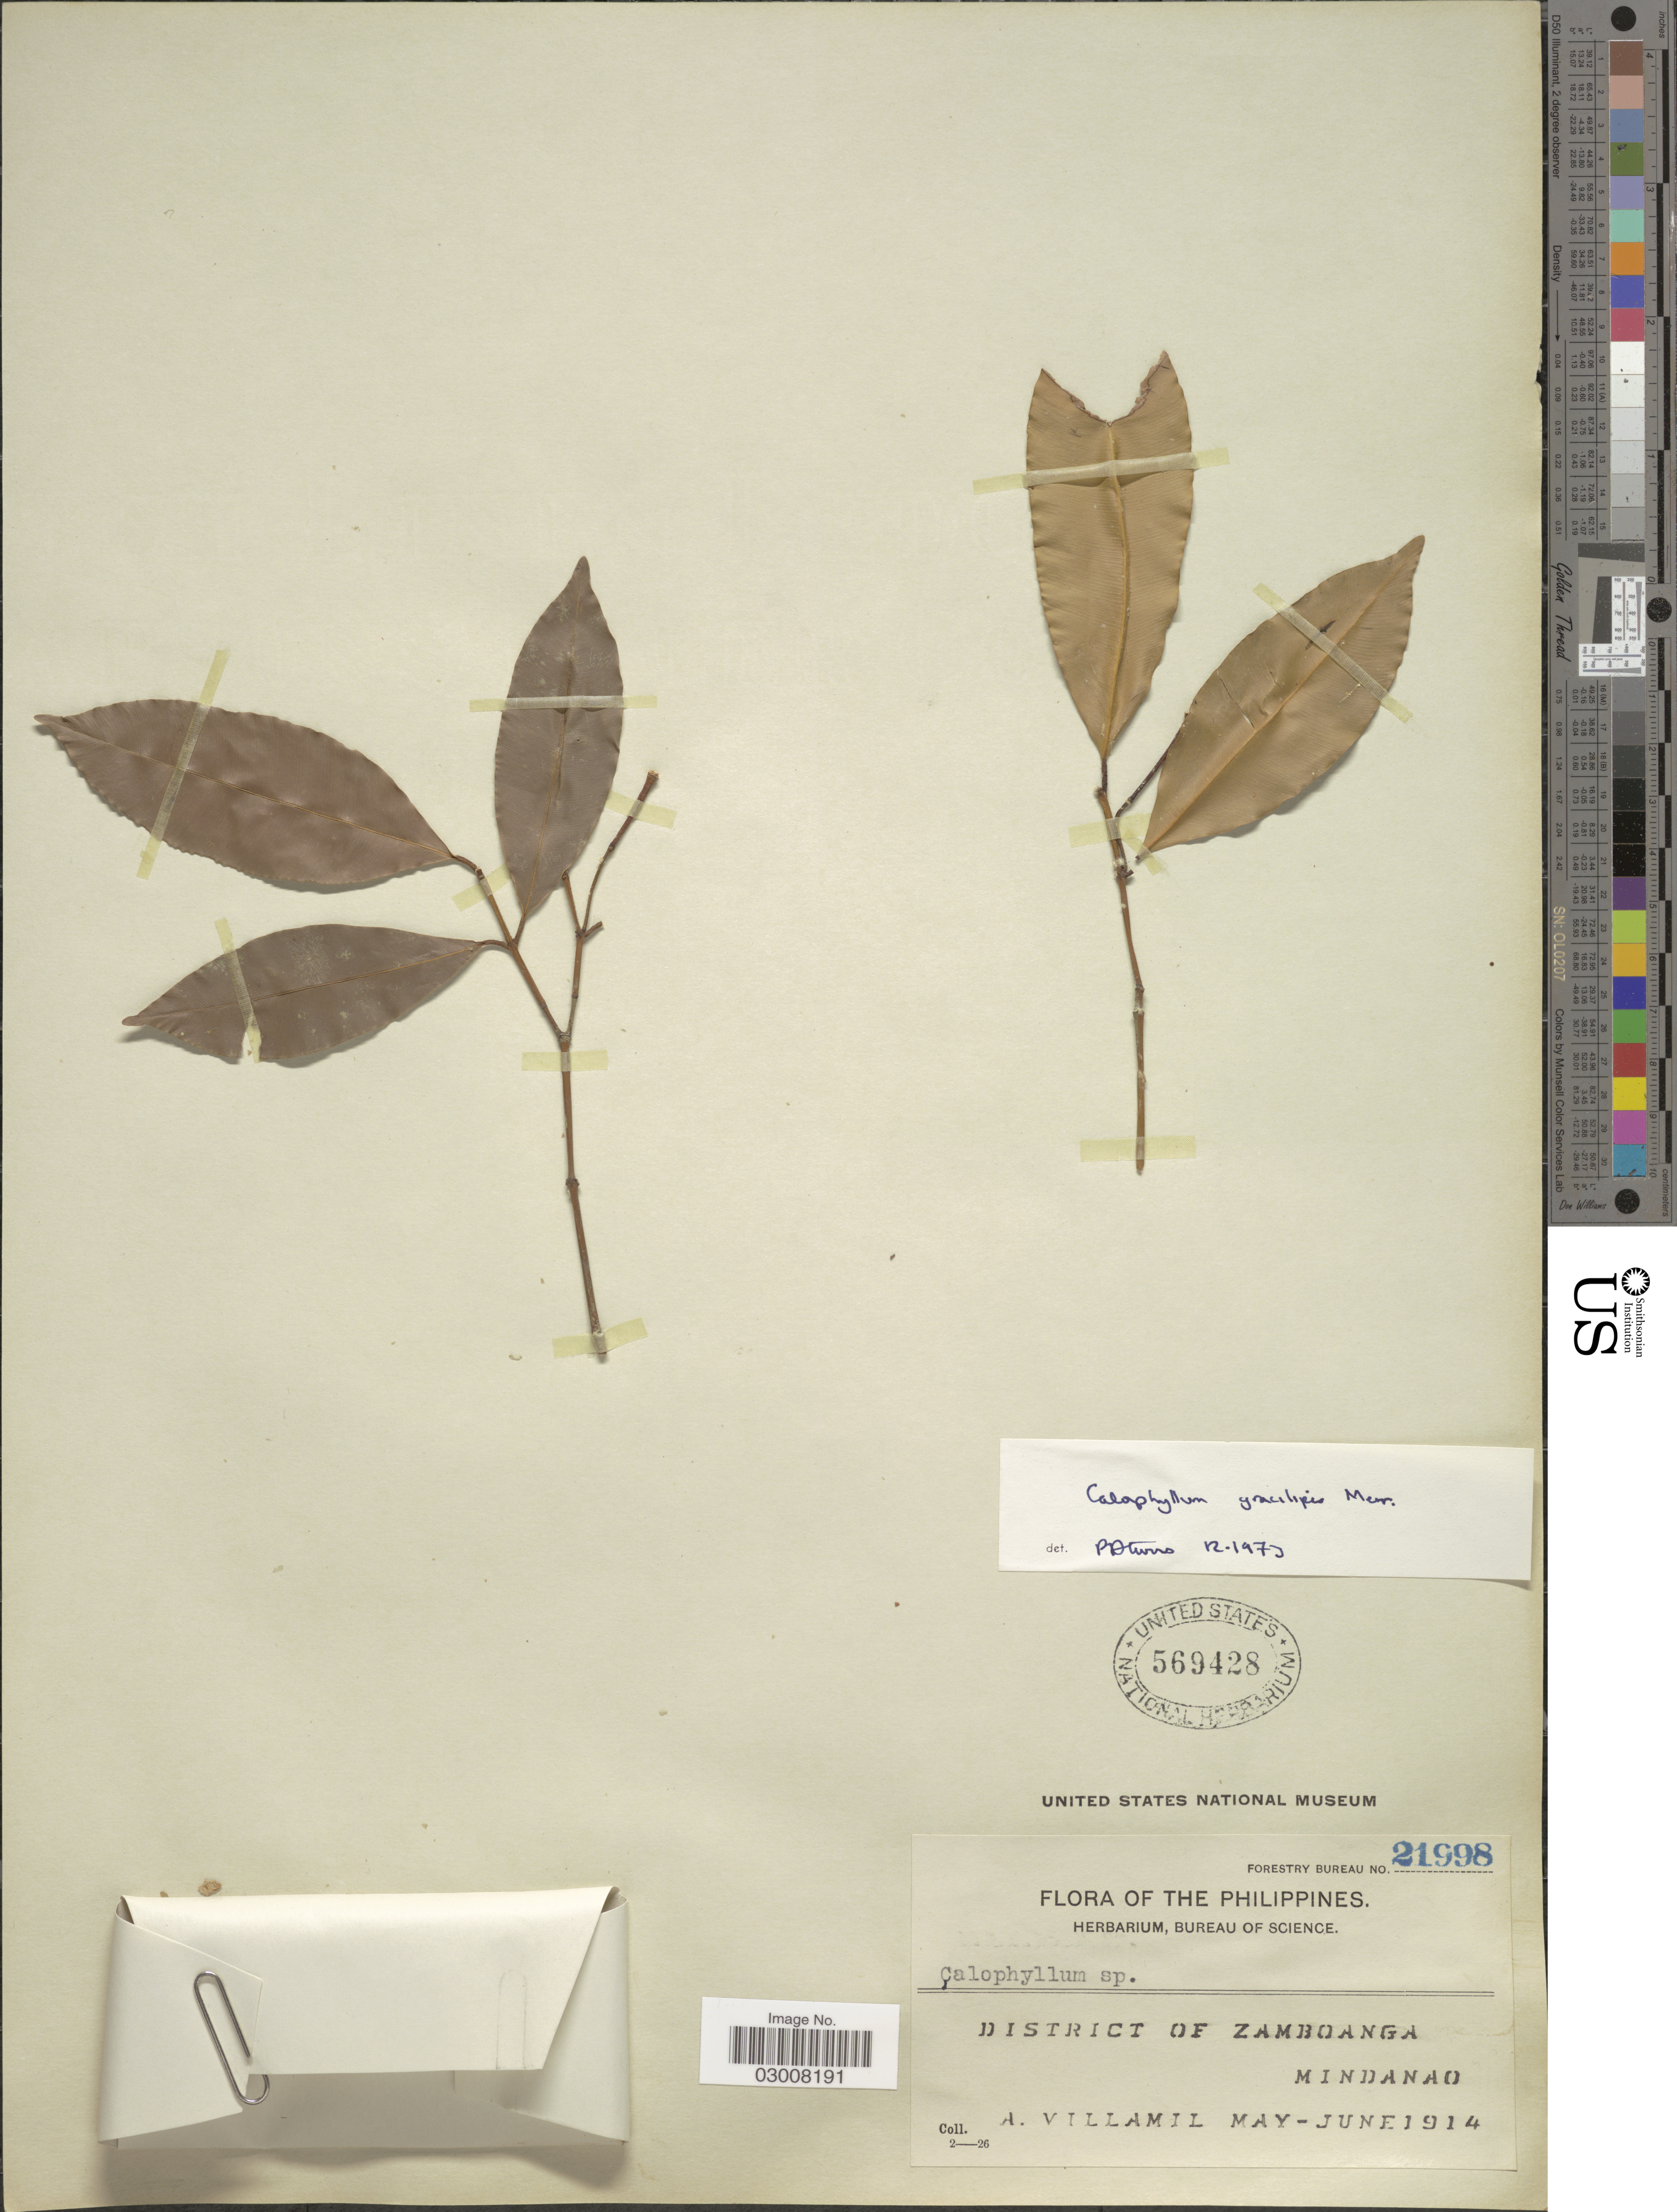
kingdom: Plantae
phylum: Tracheophyta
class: Magnoliopsida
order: Malpighiales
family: Calophyllaceae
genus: Calophyllum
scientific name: Calophyllum gracilipes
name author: Merr.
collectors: A. Villamil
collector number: Forestry Bureau 23668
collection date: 1914-05/1914-06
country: Philippines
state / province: Zamboanga Peninsula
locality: District of Zamboanga, Mindanao.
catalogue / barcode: US 569428